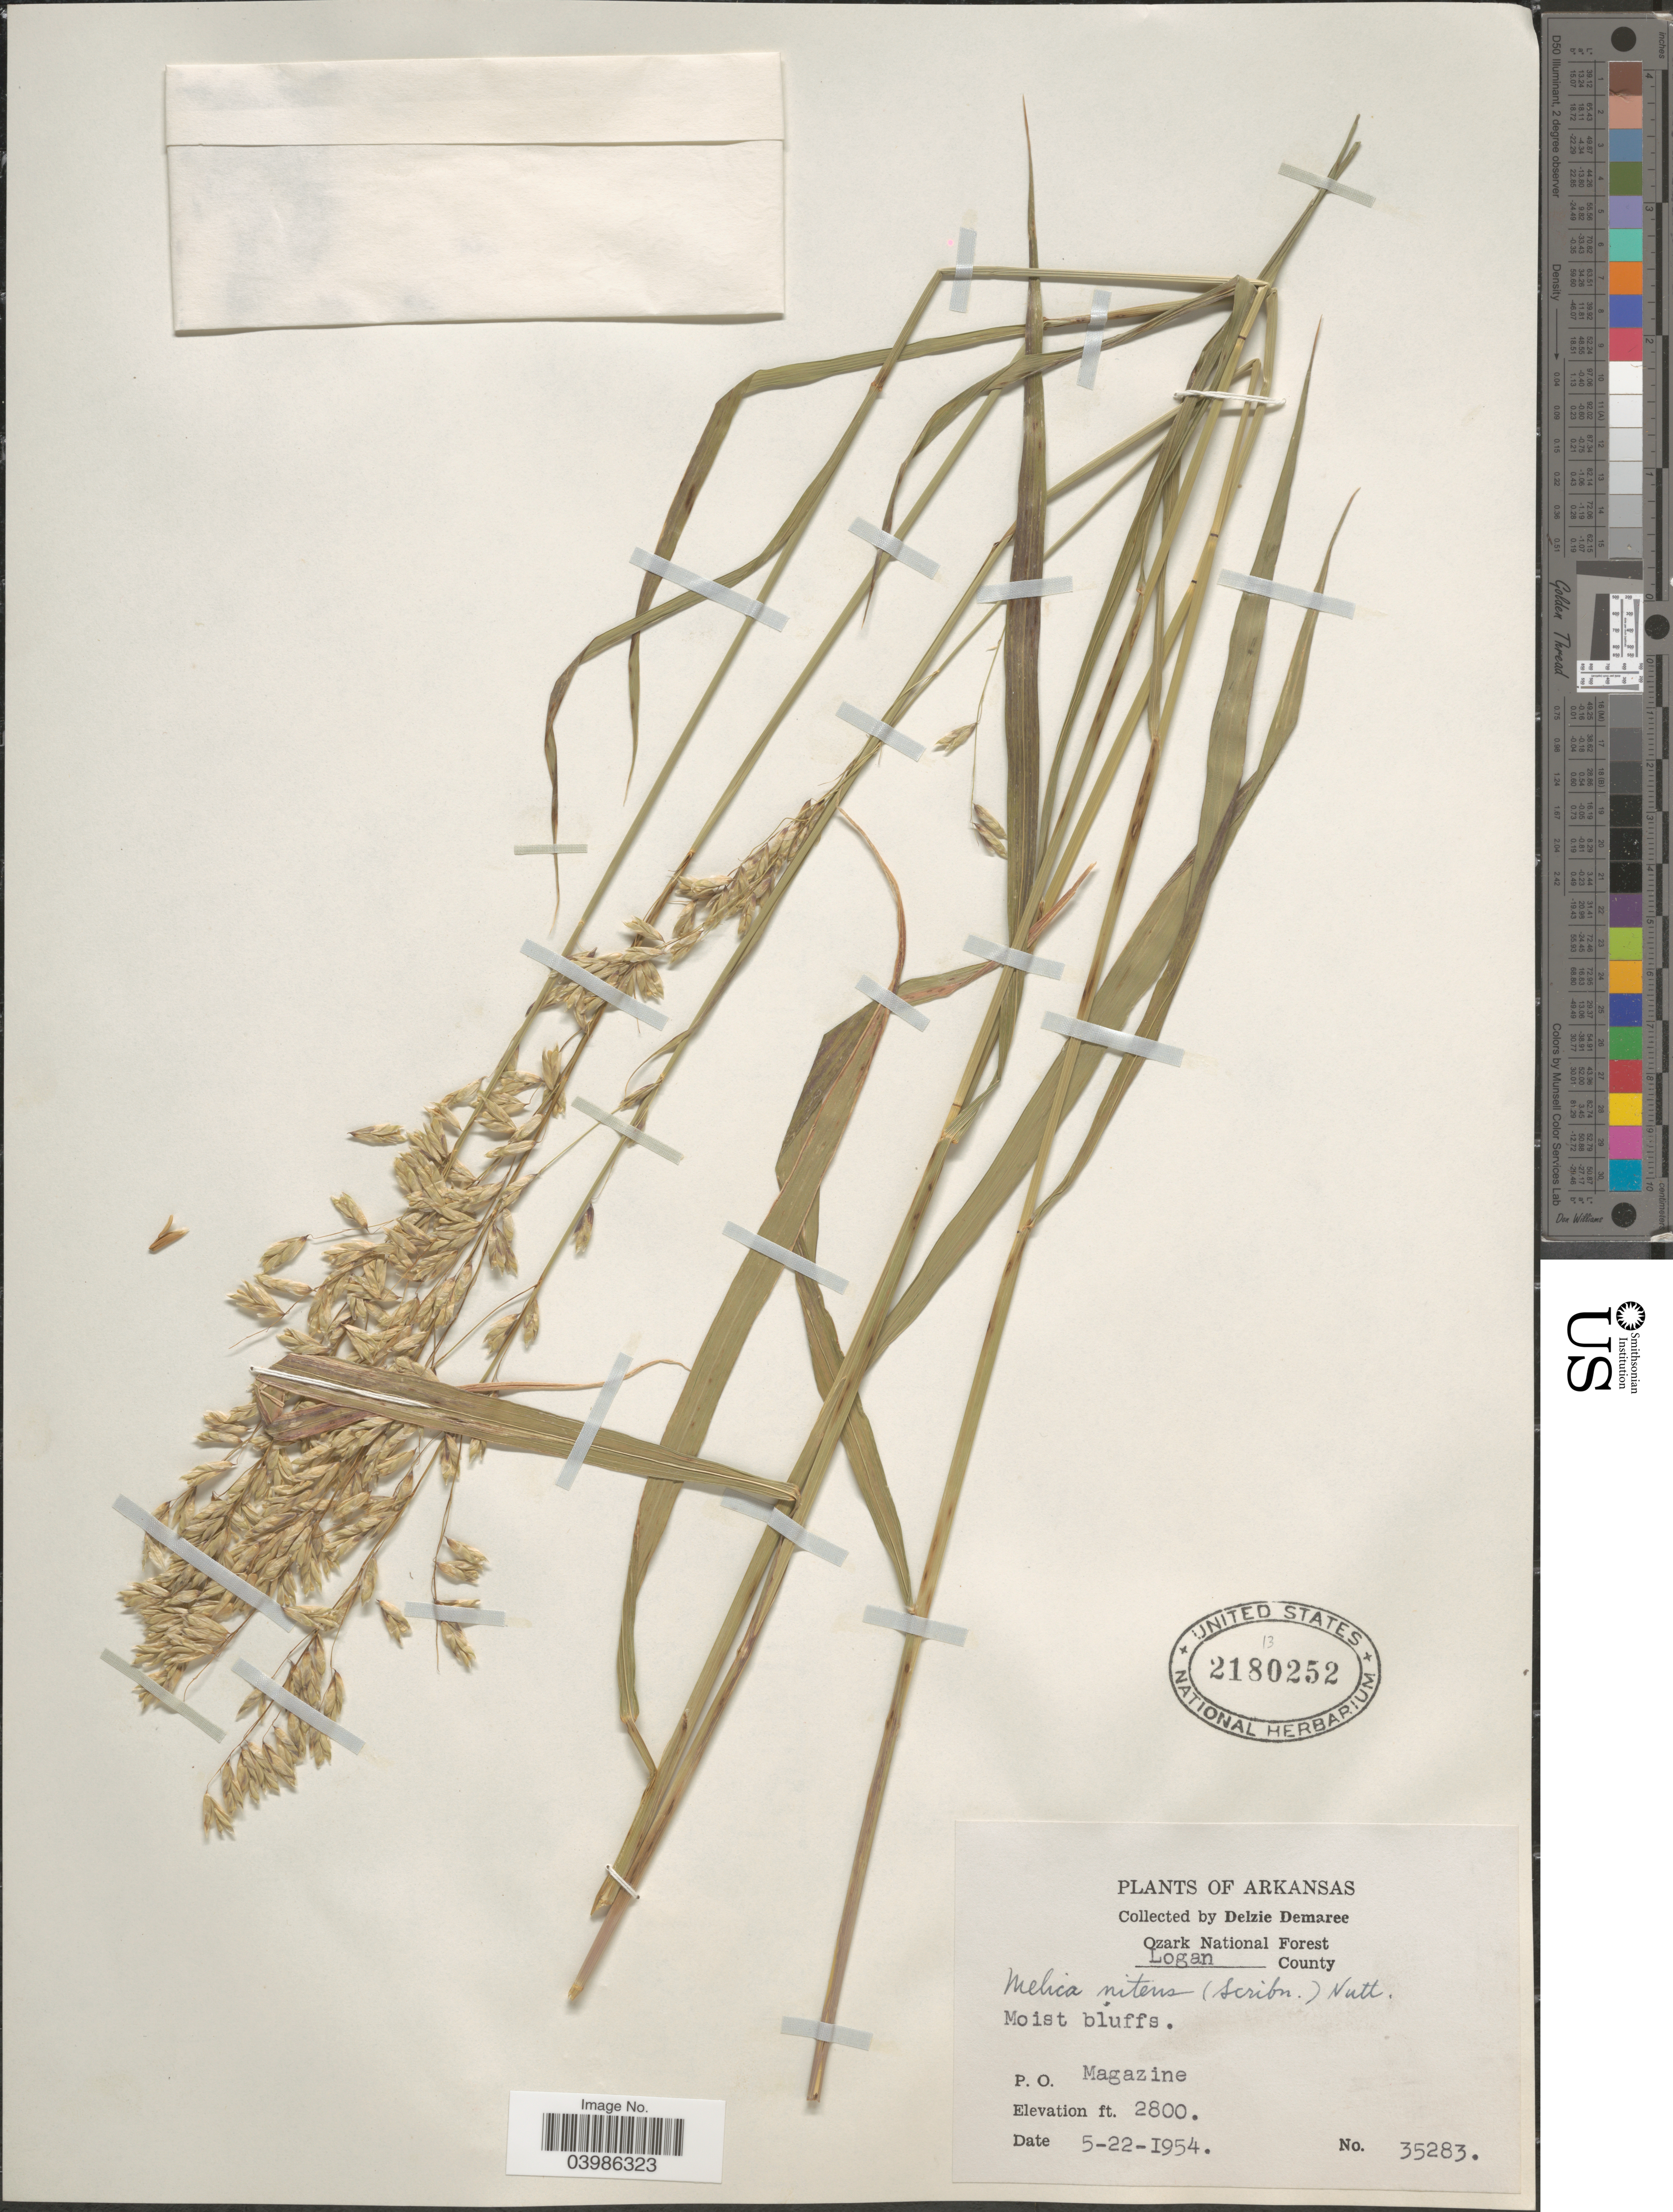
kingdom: Plantae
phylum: Tracheophyta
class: Liliopsida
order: Poales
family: Poaceae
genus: Melica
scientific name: Melica nitens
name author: (Scribn.) Nutt. ex Piper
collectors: D. Demaree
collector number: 35283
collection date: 1954-05-22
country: United States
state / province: Arkansas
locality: Ozark National Forest. Logan County. P. O. Magazine.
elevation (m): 853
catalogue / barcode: US 2180252